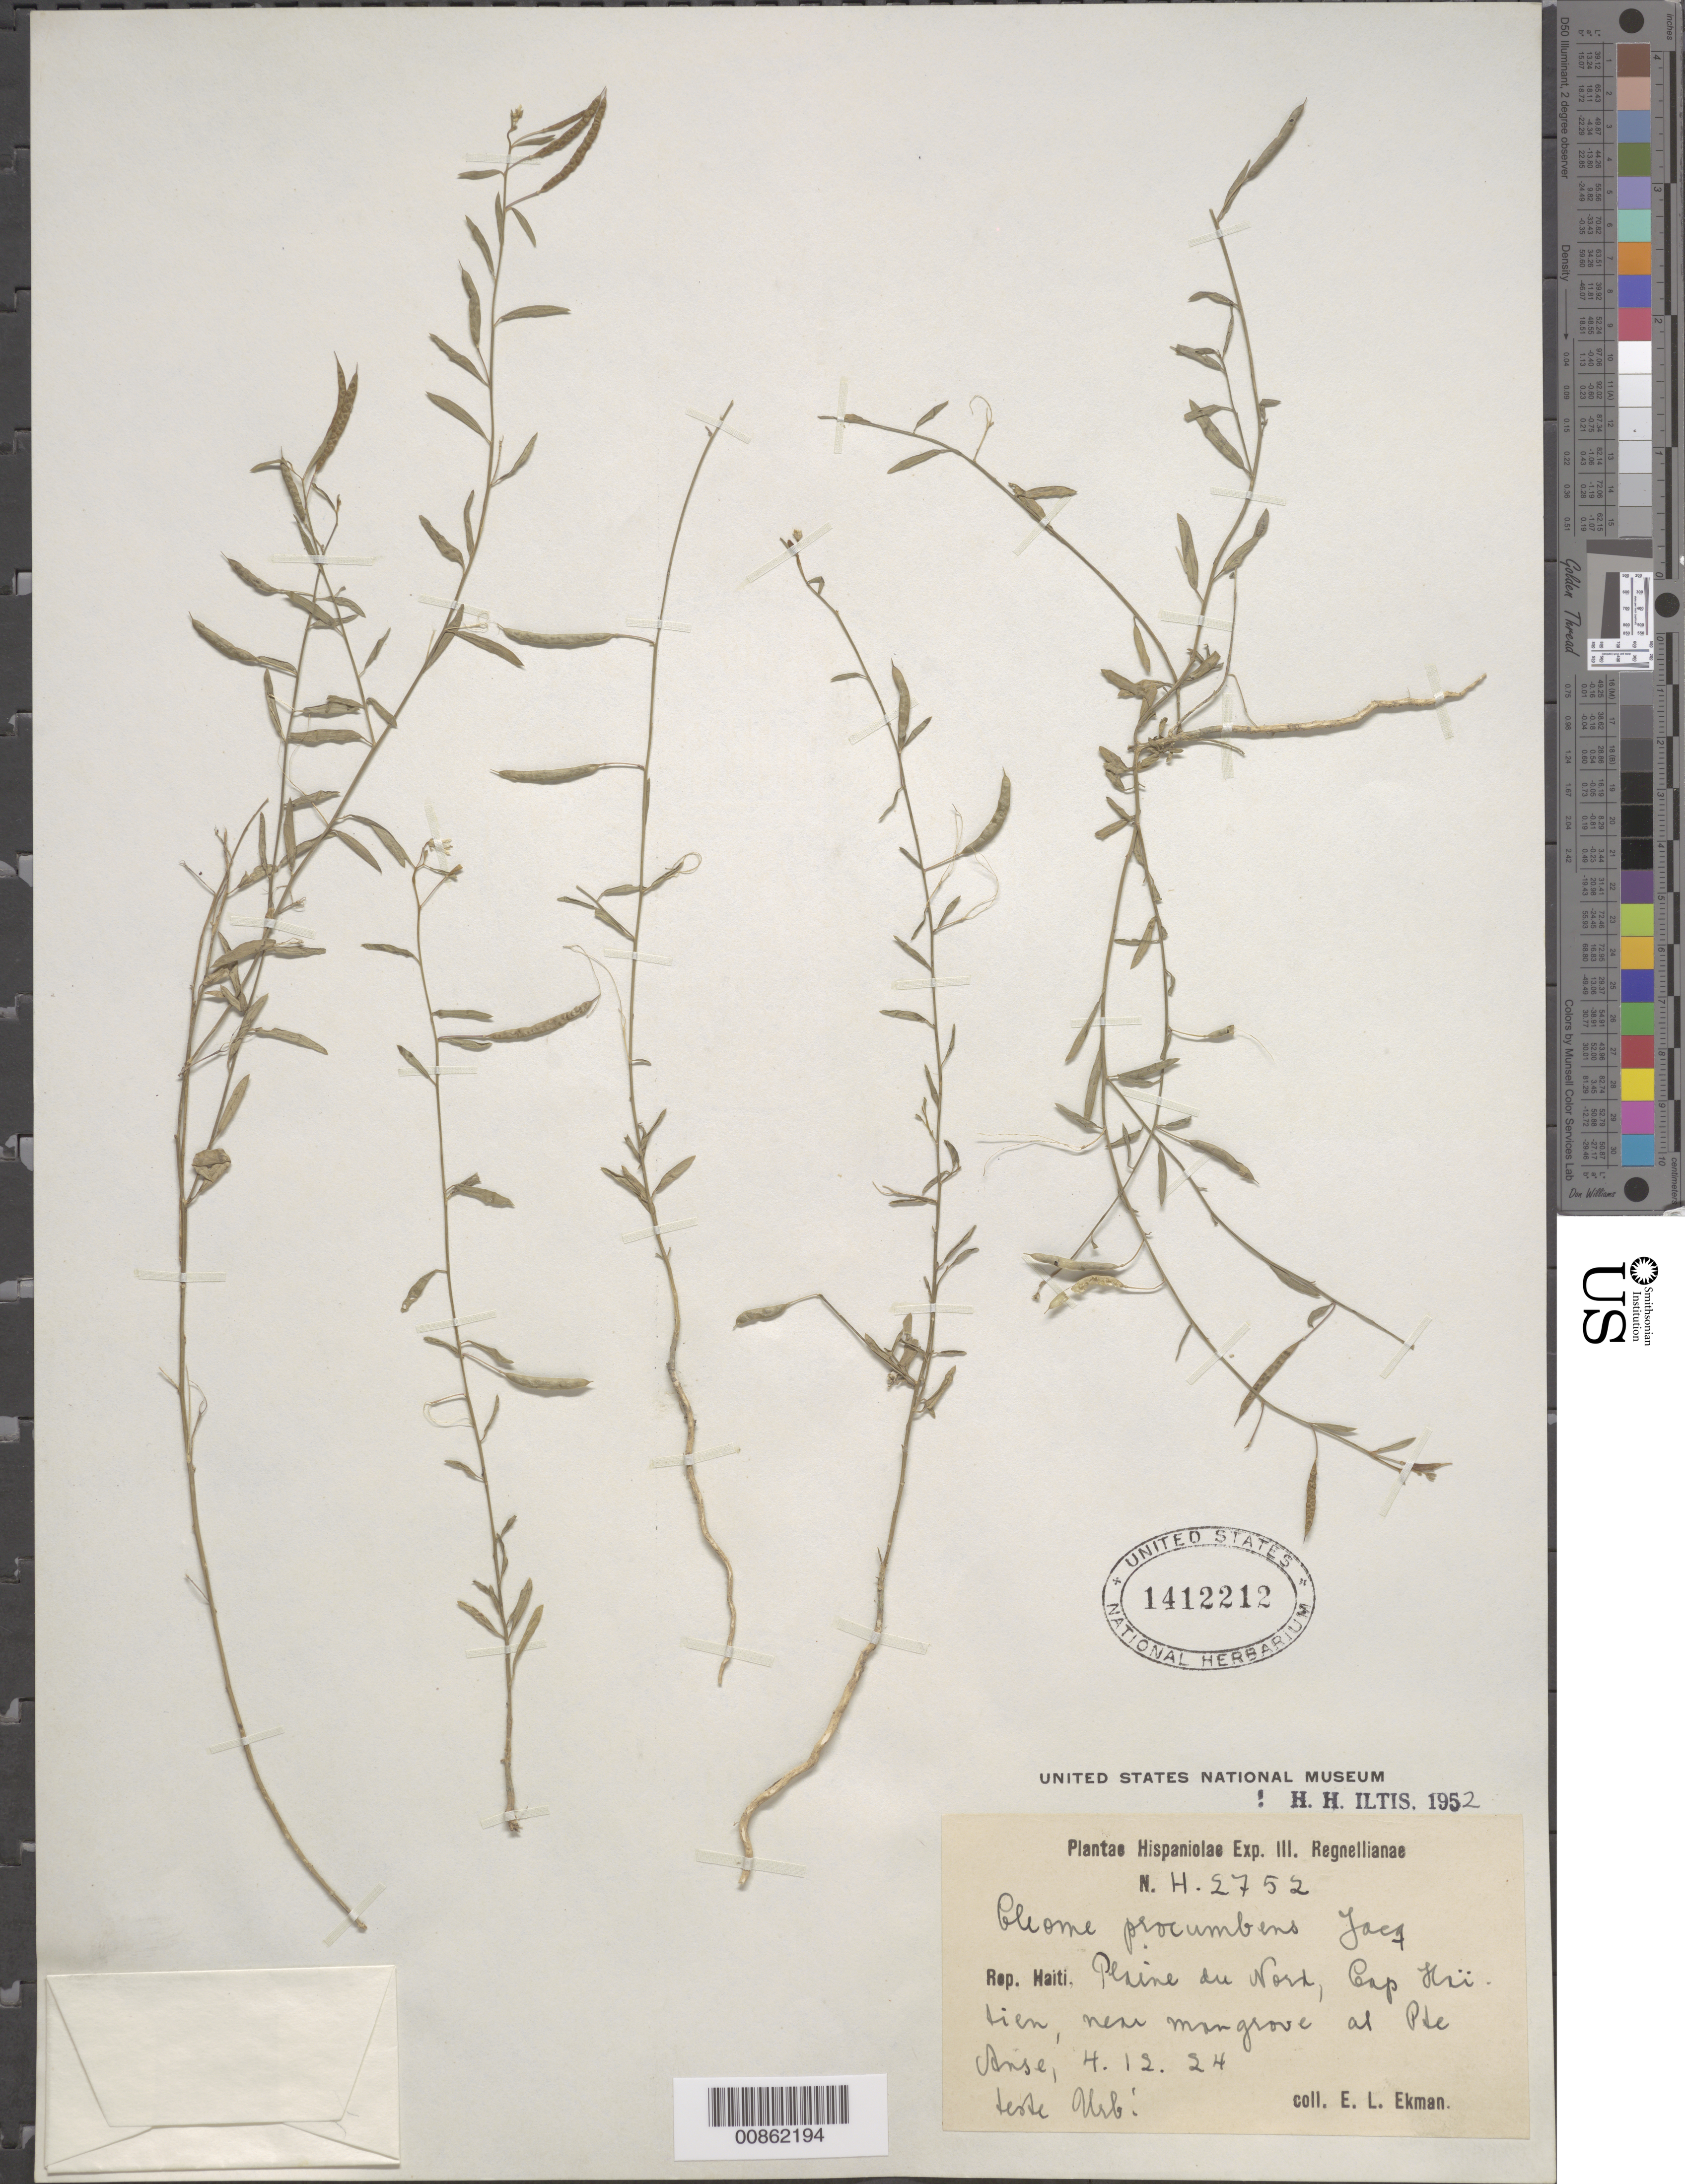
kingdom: Plantae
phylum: Tracheophyta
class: Magnoliopsida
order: Brassicales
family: Cleomaceae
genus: Physostemon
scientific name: Physostemon procumbens subsp. procunbens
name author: (Jacq.) Roalson & Soares Neto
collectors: E. L. Ekman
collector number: H 2752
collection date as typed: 04 Dec 1924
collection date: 1924-12-04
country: Haiti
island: Hispaniola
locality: Plaine du Nord, Cap Haïtien, near mangrove at Pte. Anse.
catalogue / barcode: US 1412212